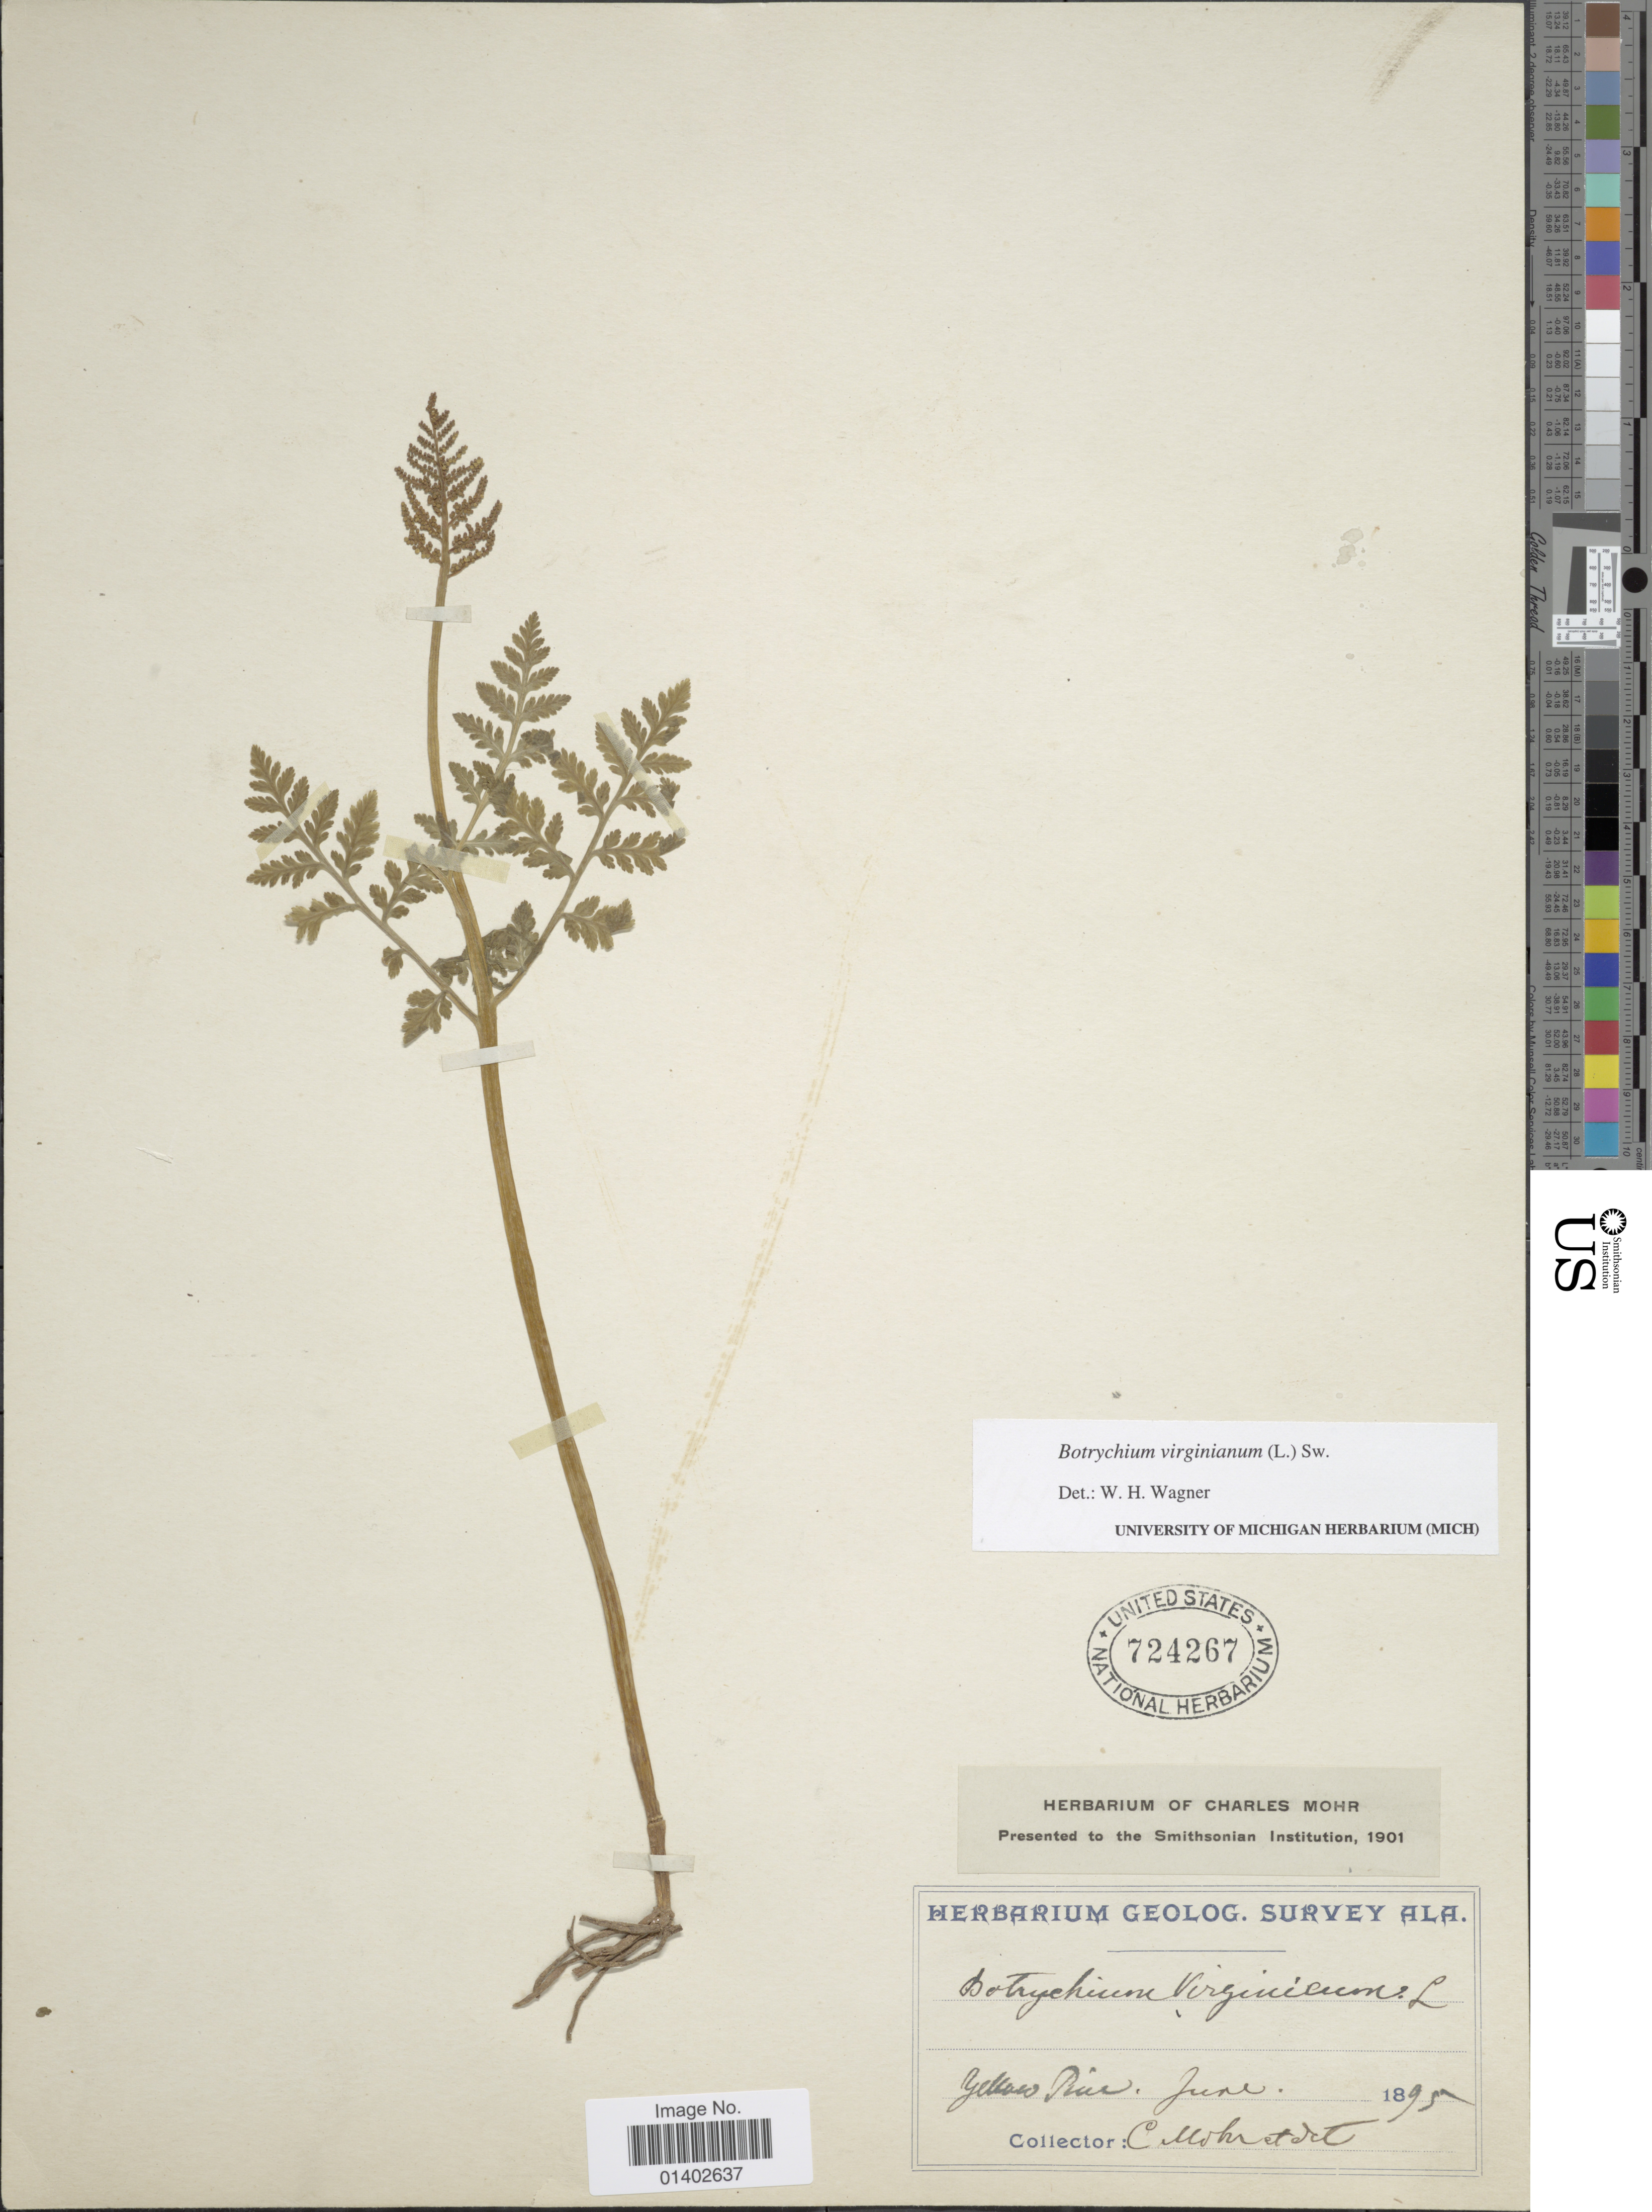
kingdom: Plantae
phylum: Tracheophyta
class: Polypodiopsida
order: Ophioglossales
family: Ophioglossaceae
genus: Botrychium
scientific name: Botrychium virginianum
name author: (L.) Sw.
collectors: C. T. Mohr & et al.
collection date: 1895-06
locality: Yellow River [interpreted]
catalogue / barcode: US 724267